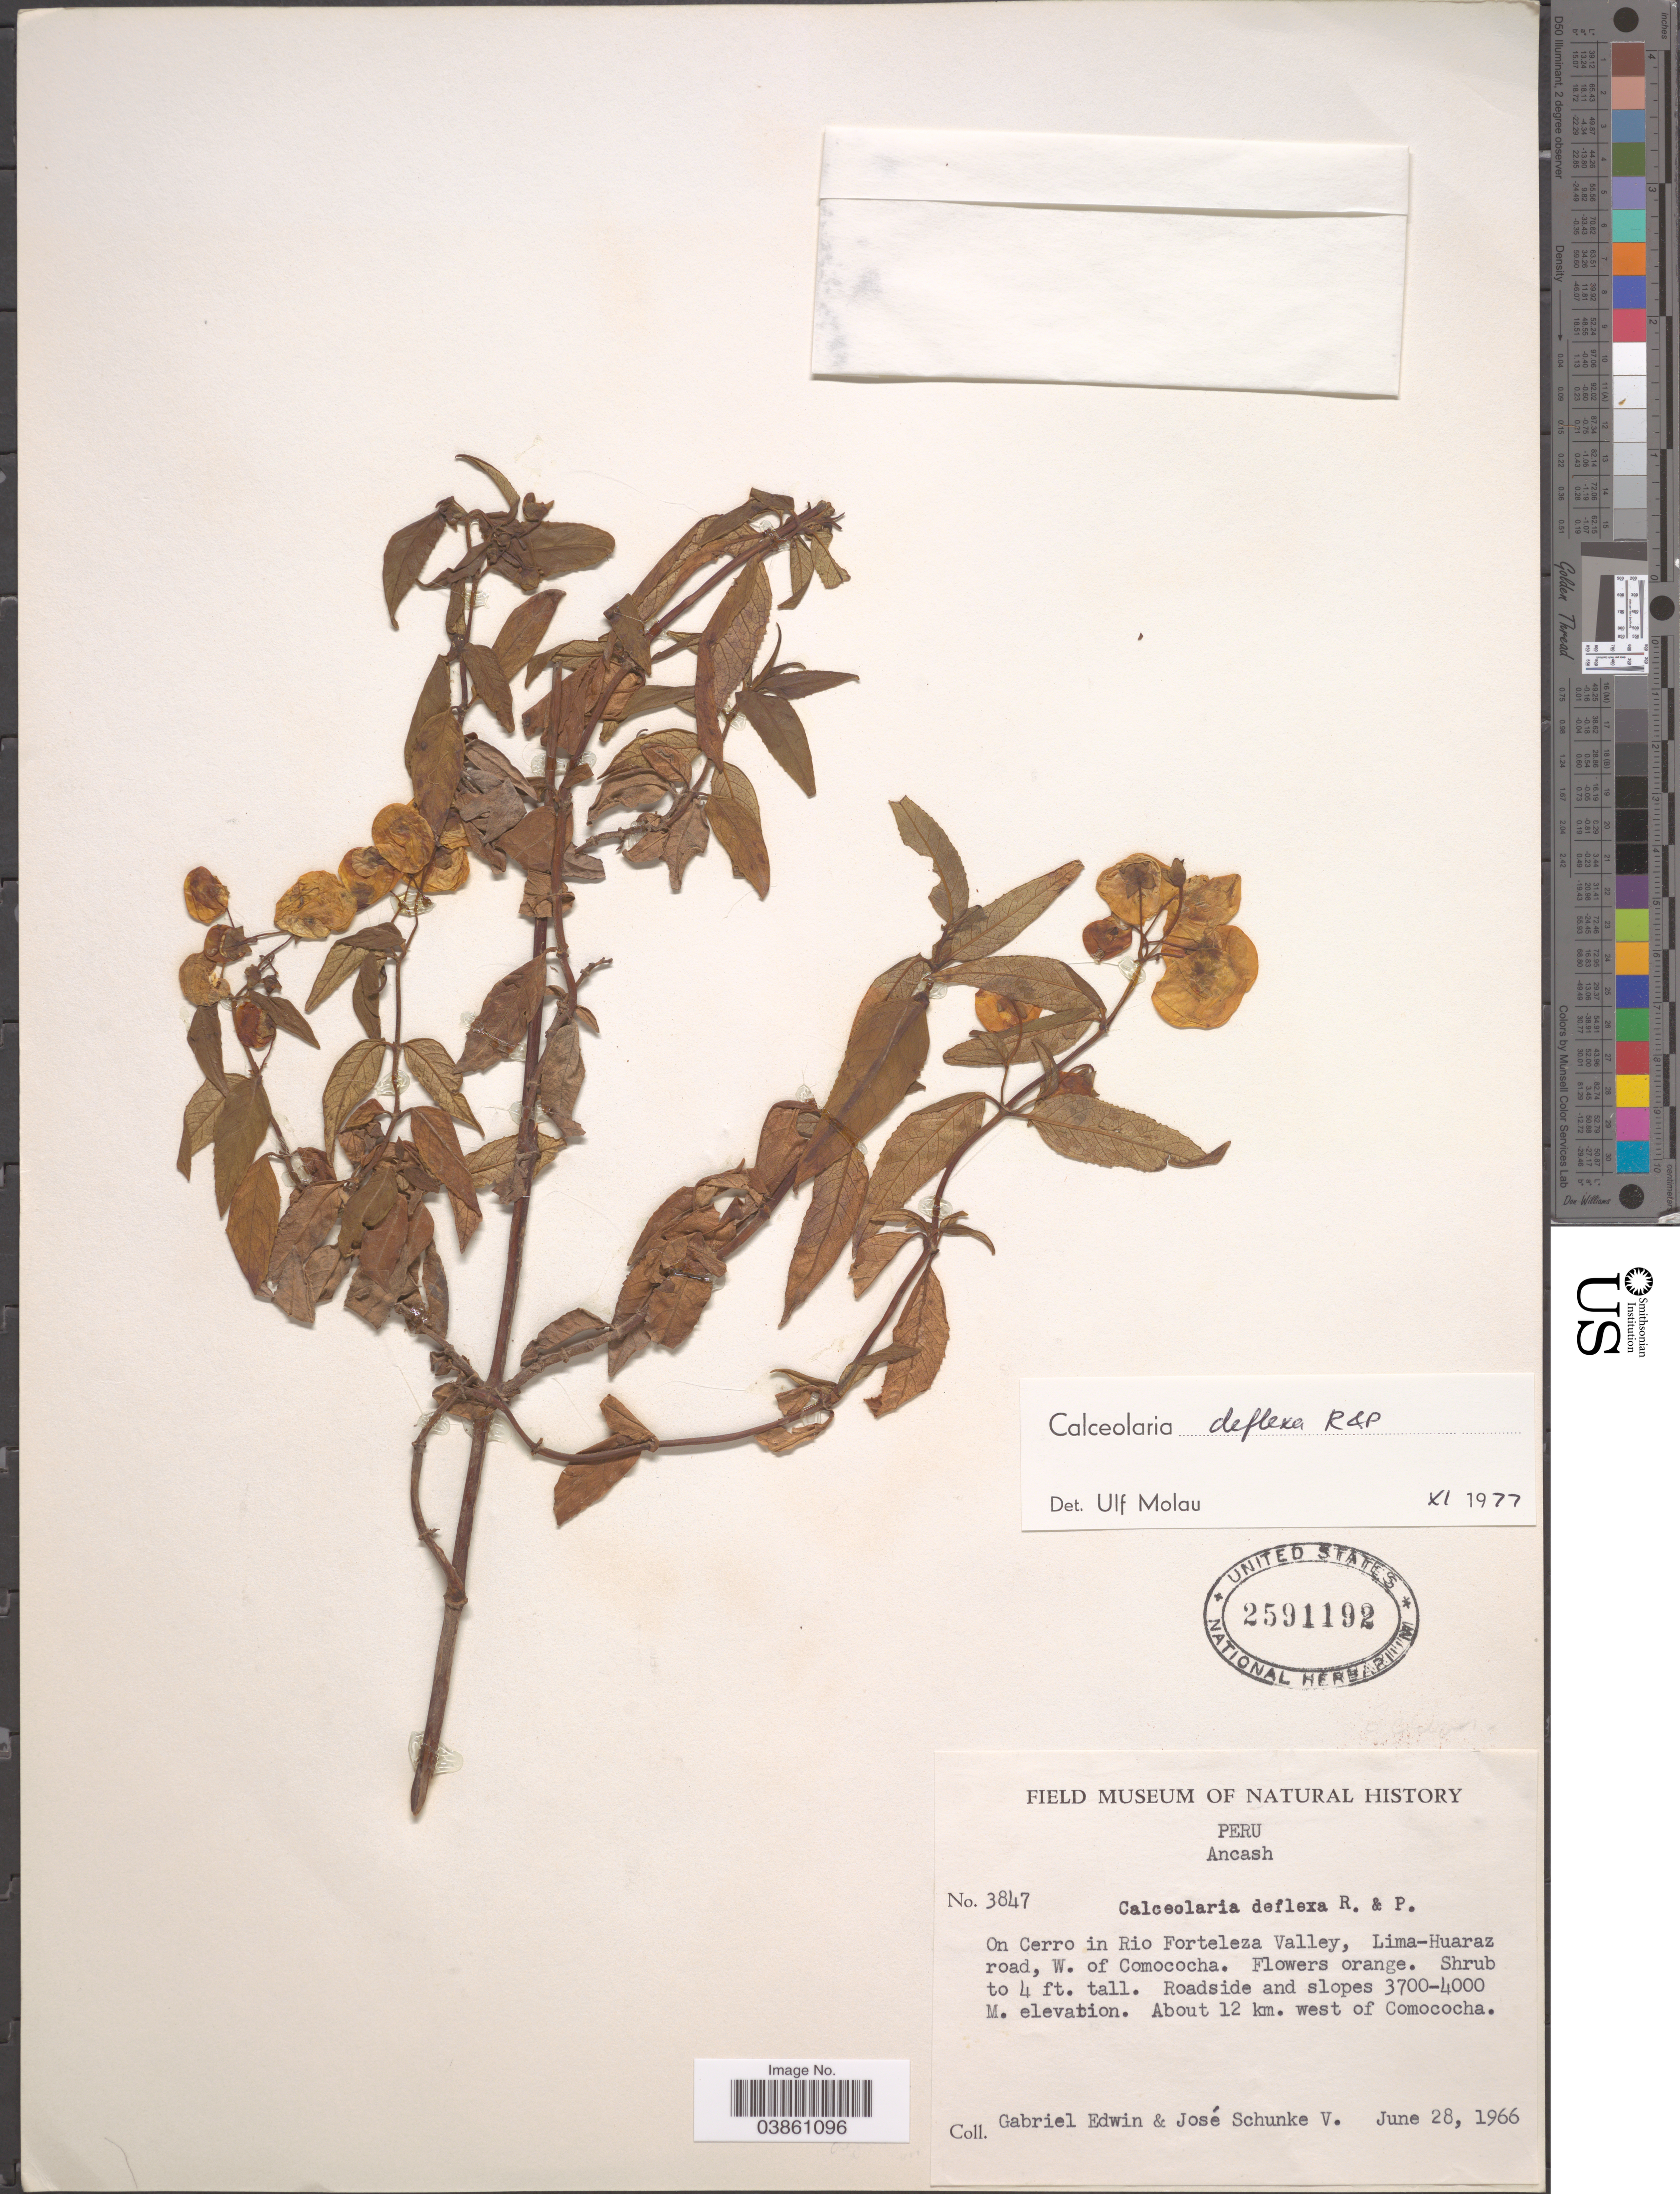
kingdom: Plantae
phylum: Tracheophyta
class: Magnoliopsida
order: Lamiales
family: Calceolariaceae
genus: Calceolaria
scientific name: Calceolaria deflexa subsp. deflexa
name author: Ruiz & Pav.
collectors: G. Edwin & J. Schunke Vigo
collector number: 3847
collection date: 1966-06-28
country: Peru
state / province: Ancash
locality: On Cerro in Rio Forteleza Valley, Lima-Huaraz road, W. of Comococha. About 12 km. west of Comococha.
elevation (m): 3700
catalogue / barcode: US 2591192